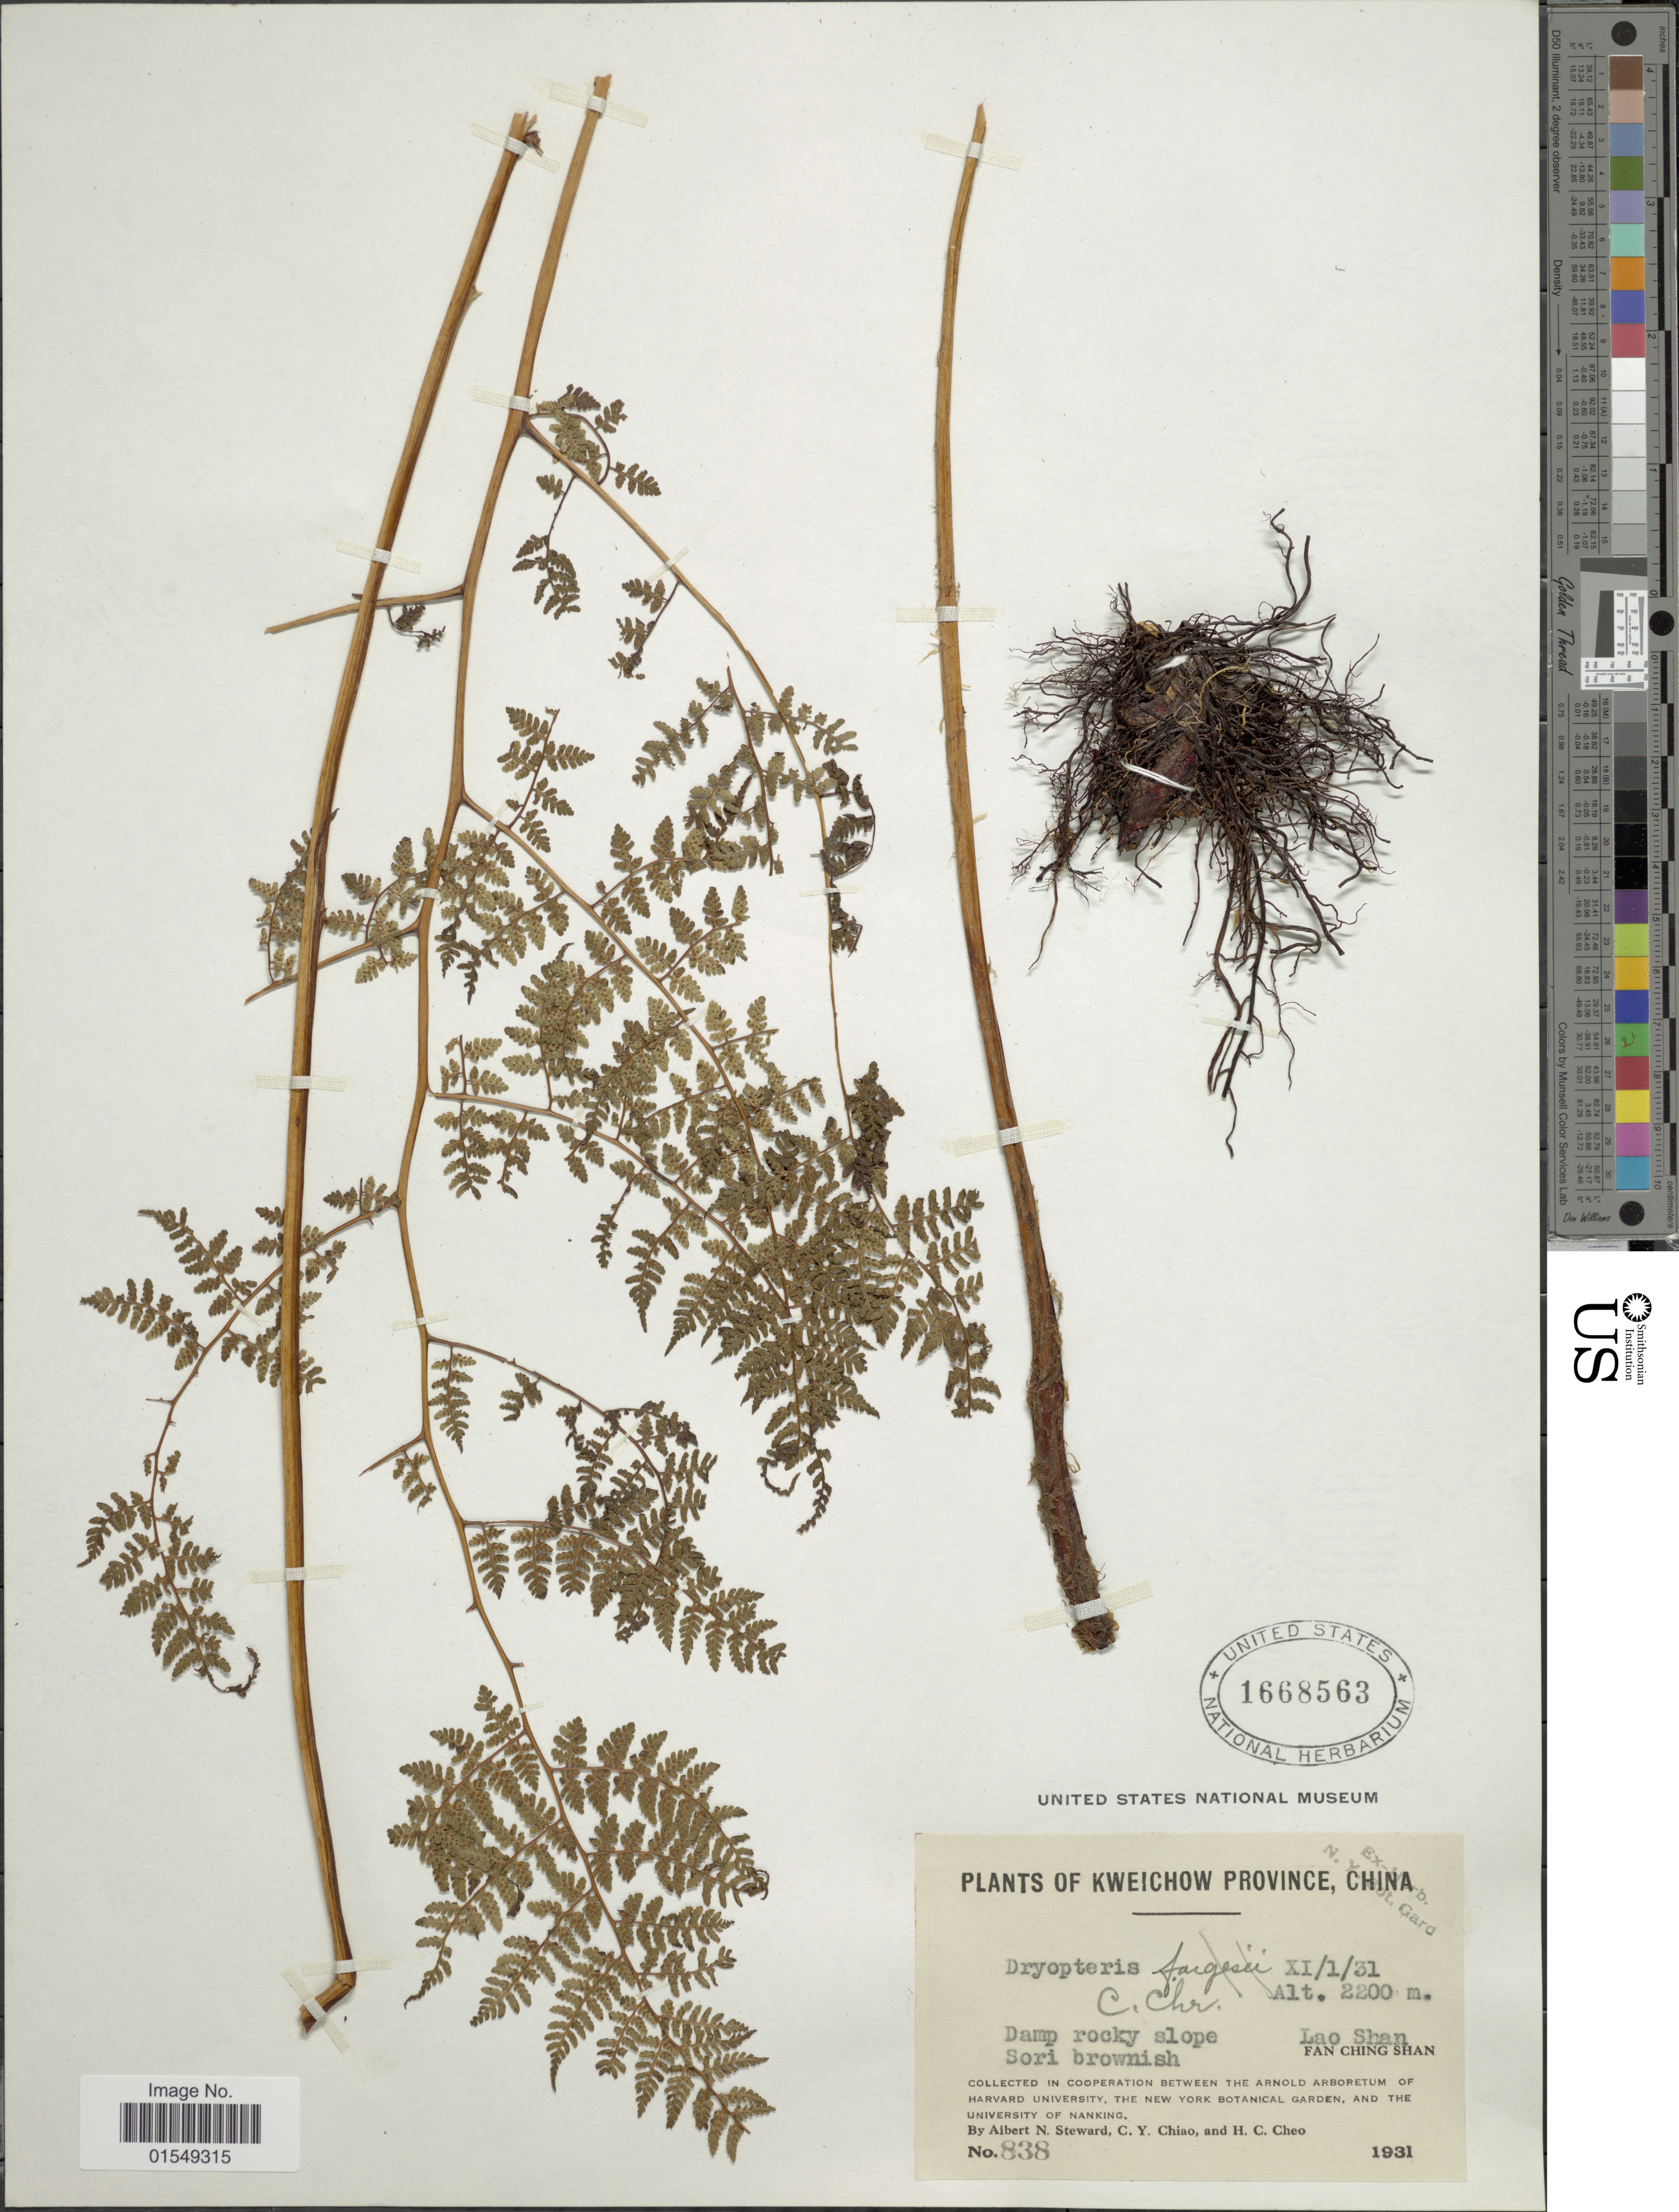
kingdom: Plantae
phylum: Tracheophyta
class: Polypodiopsida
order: Polypodiales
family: Dryopteridaceae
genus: Arachniodes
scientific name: Arachniodes sp.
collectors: A. N. Steward, C. Y. Chiao & H. Cheo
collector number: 838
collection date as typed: Transcribed d/m/y: 1/11/31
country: China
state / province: Guizhou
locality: Kweichow Province, Sori brownish, Lao Shan, Fan Ching Shan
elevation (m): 2200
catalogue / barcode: US 1668563